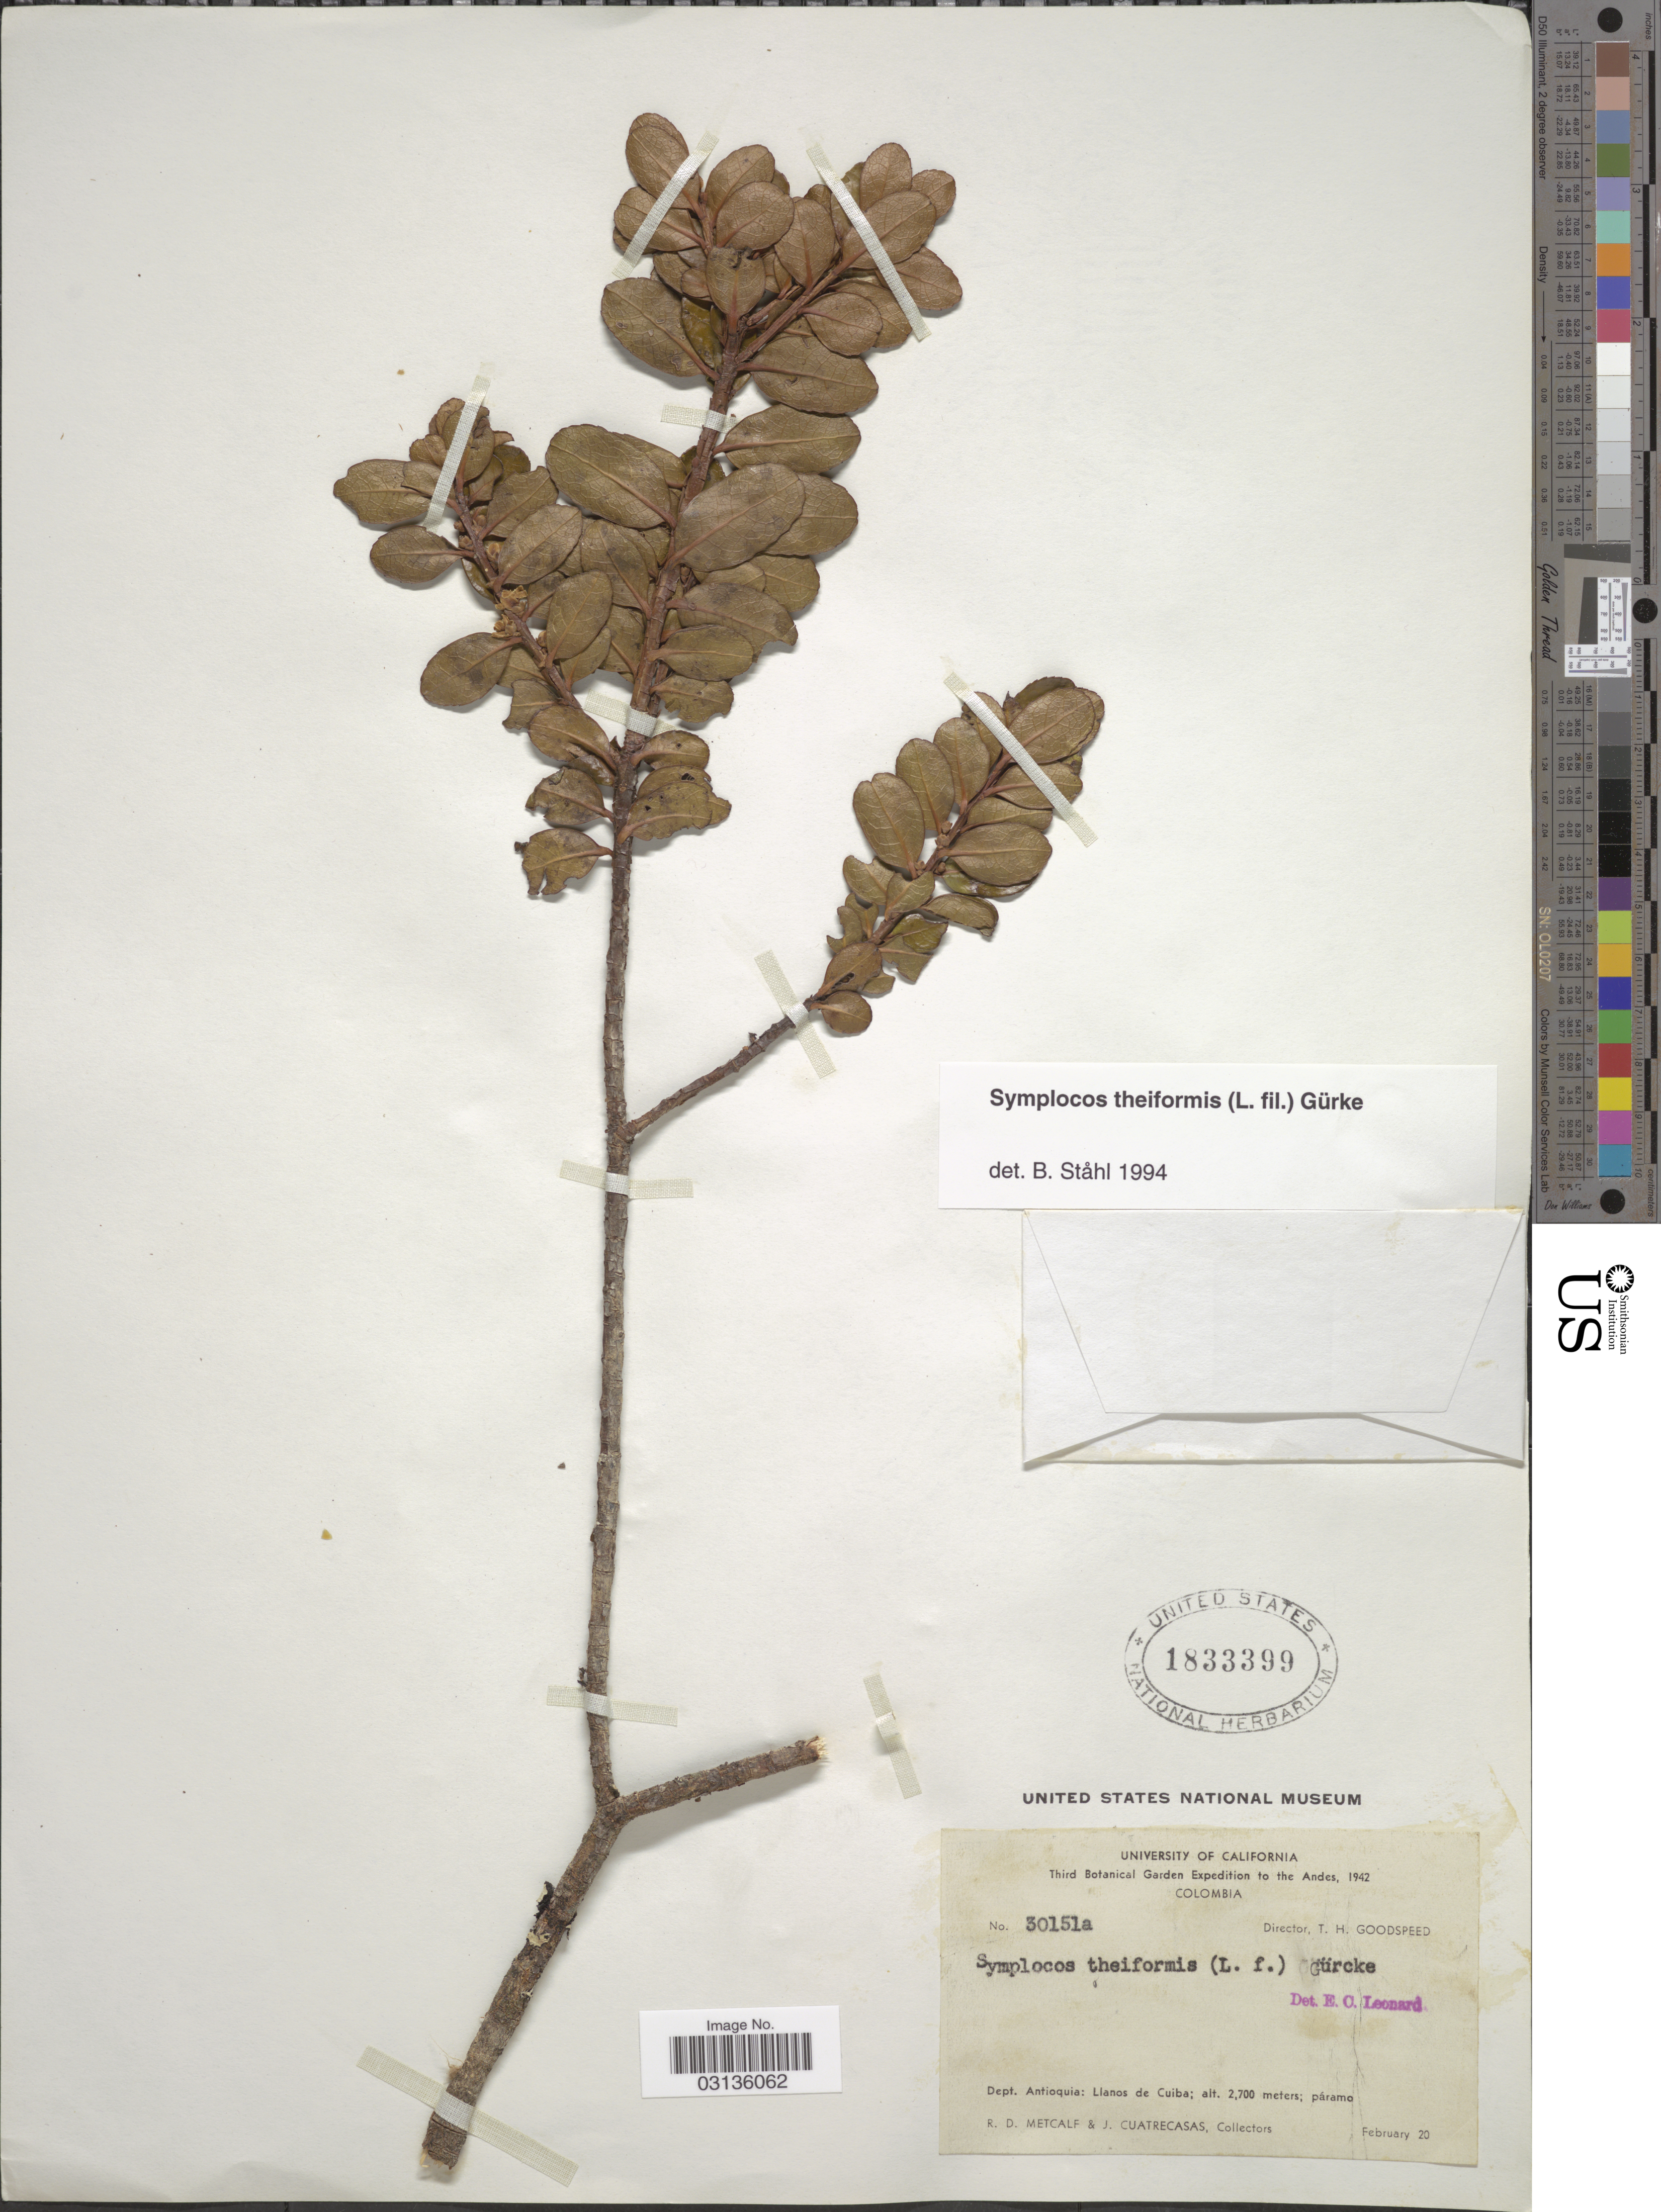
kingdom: Plantae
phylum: Tracheophyta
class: Magnoliopsida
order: Ericales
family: Symplocaceae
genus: Symplocos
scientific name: Symplocos theiformis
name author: (L. f.) Oken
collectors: R. D. Metcalf & J. Cuatrecasas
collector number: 30151a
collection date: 1942-02-20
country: Colombia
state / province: Antioquia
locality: The Andes. Dept. Antioquia: Llanos de Cuiba.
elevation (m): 2700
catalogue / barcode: US 1833399